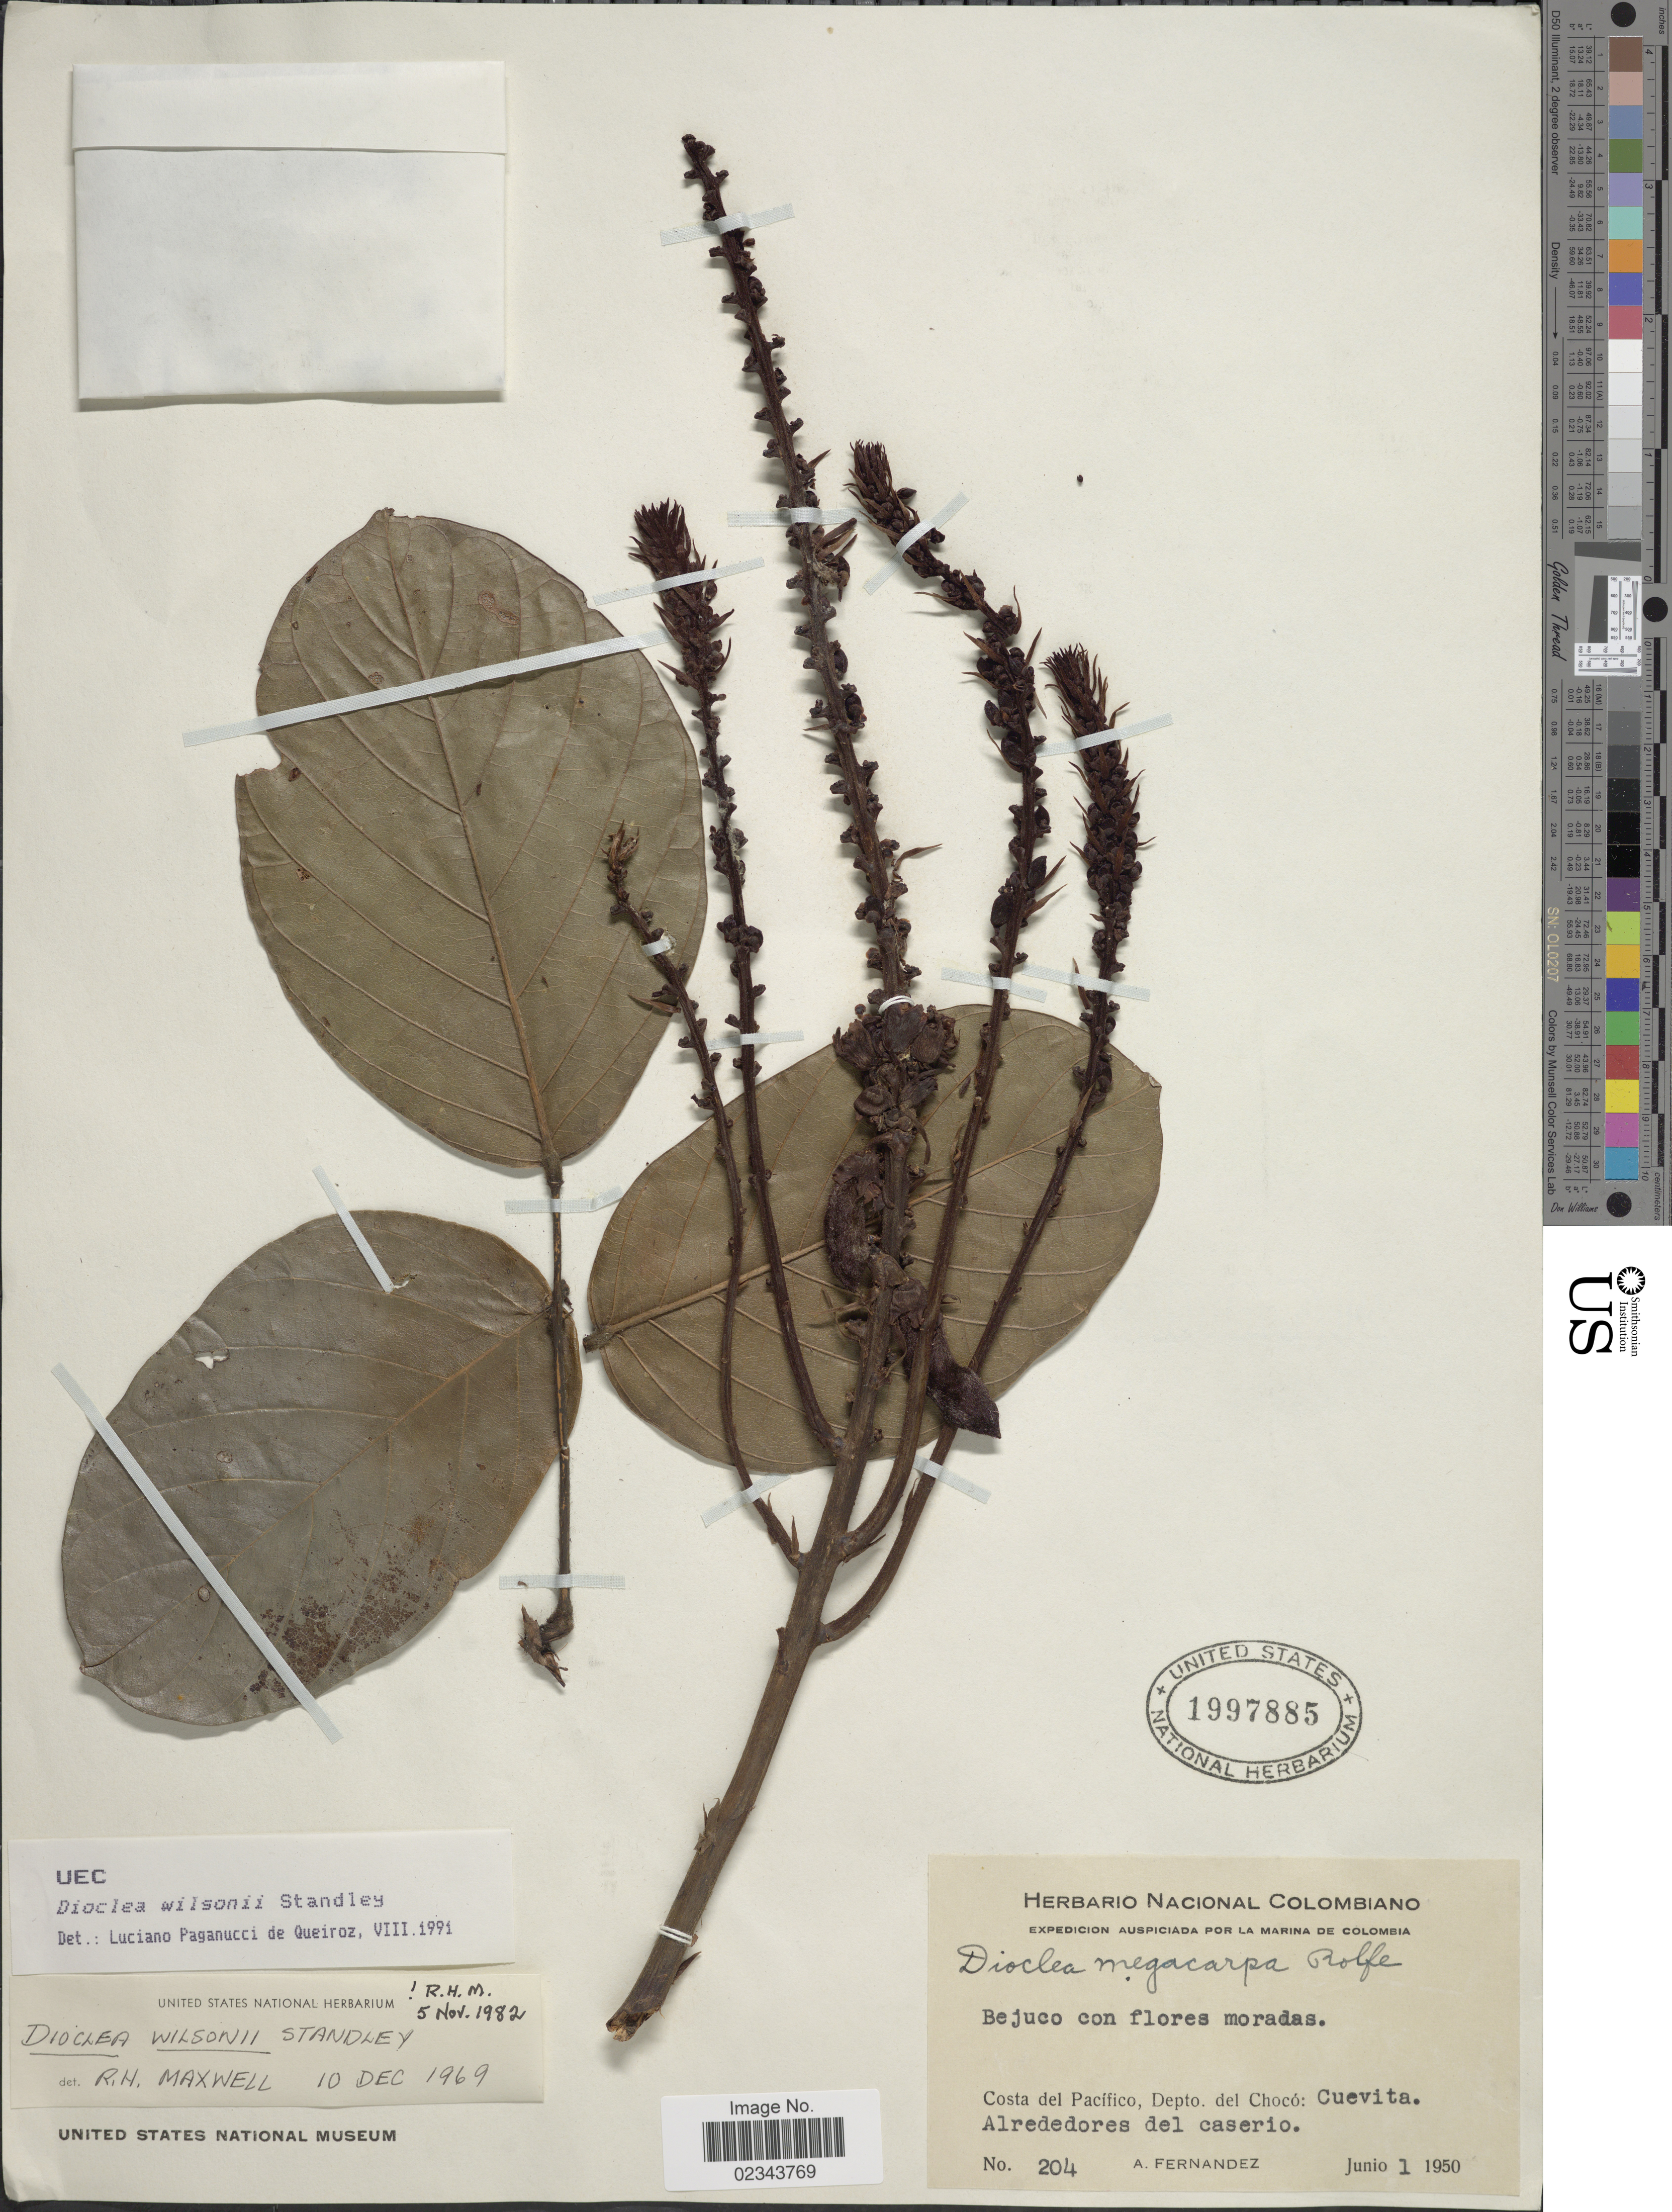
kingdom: Plantae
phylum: Tracheophyta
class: Magnoliopsida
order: Fabales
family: Fabaceae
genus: Macropsychanthus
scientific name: Macropsychanthus wilsonii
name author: (Standl.) L.P. Queiroz & Snak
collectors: A. Fernandez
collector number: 204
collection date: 1950-06-01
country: Colombia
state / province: Chocó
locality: Costa del Pacifico, Cuevita. Alrededores del caserio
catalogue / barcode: US 1997885